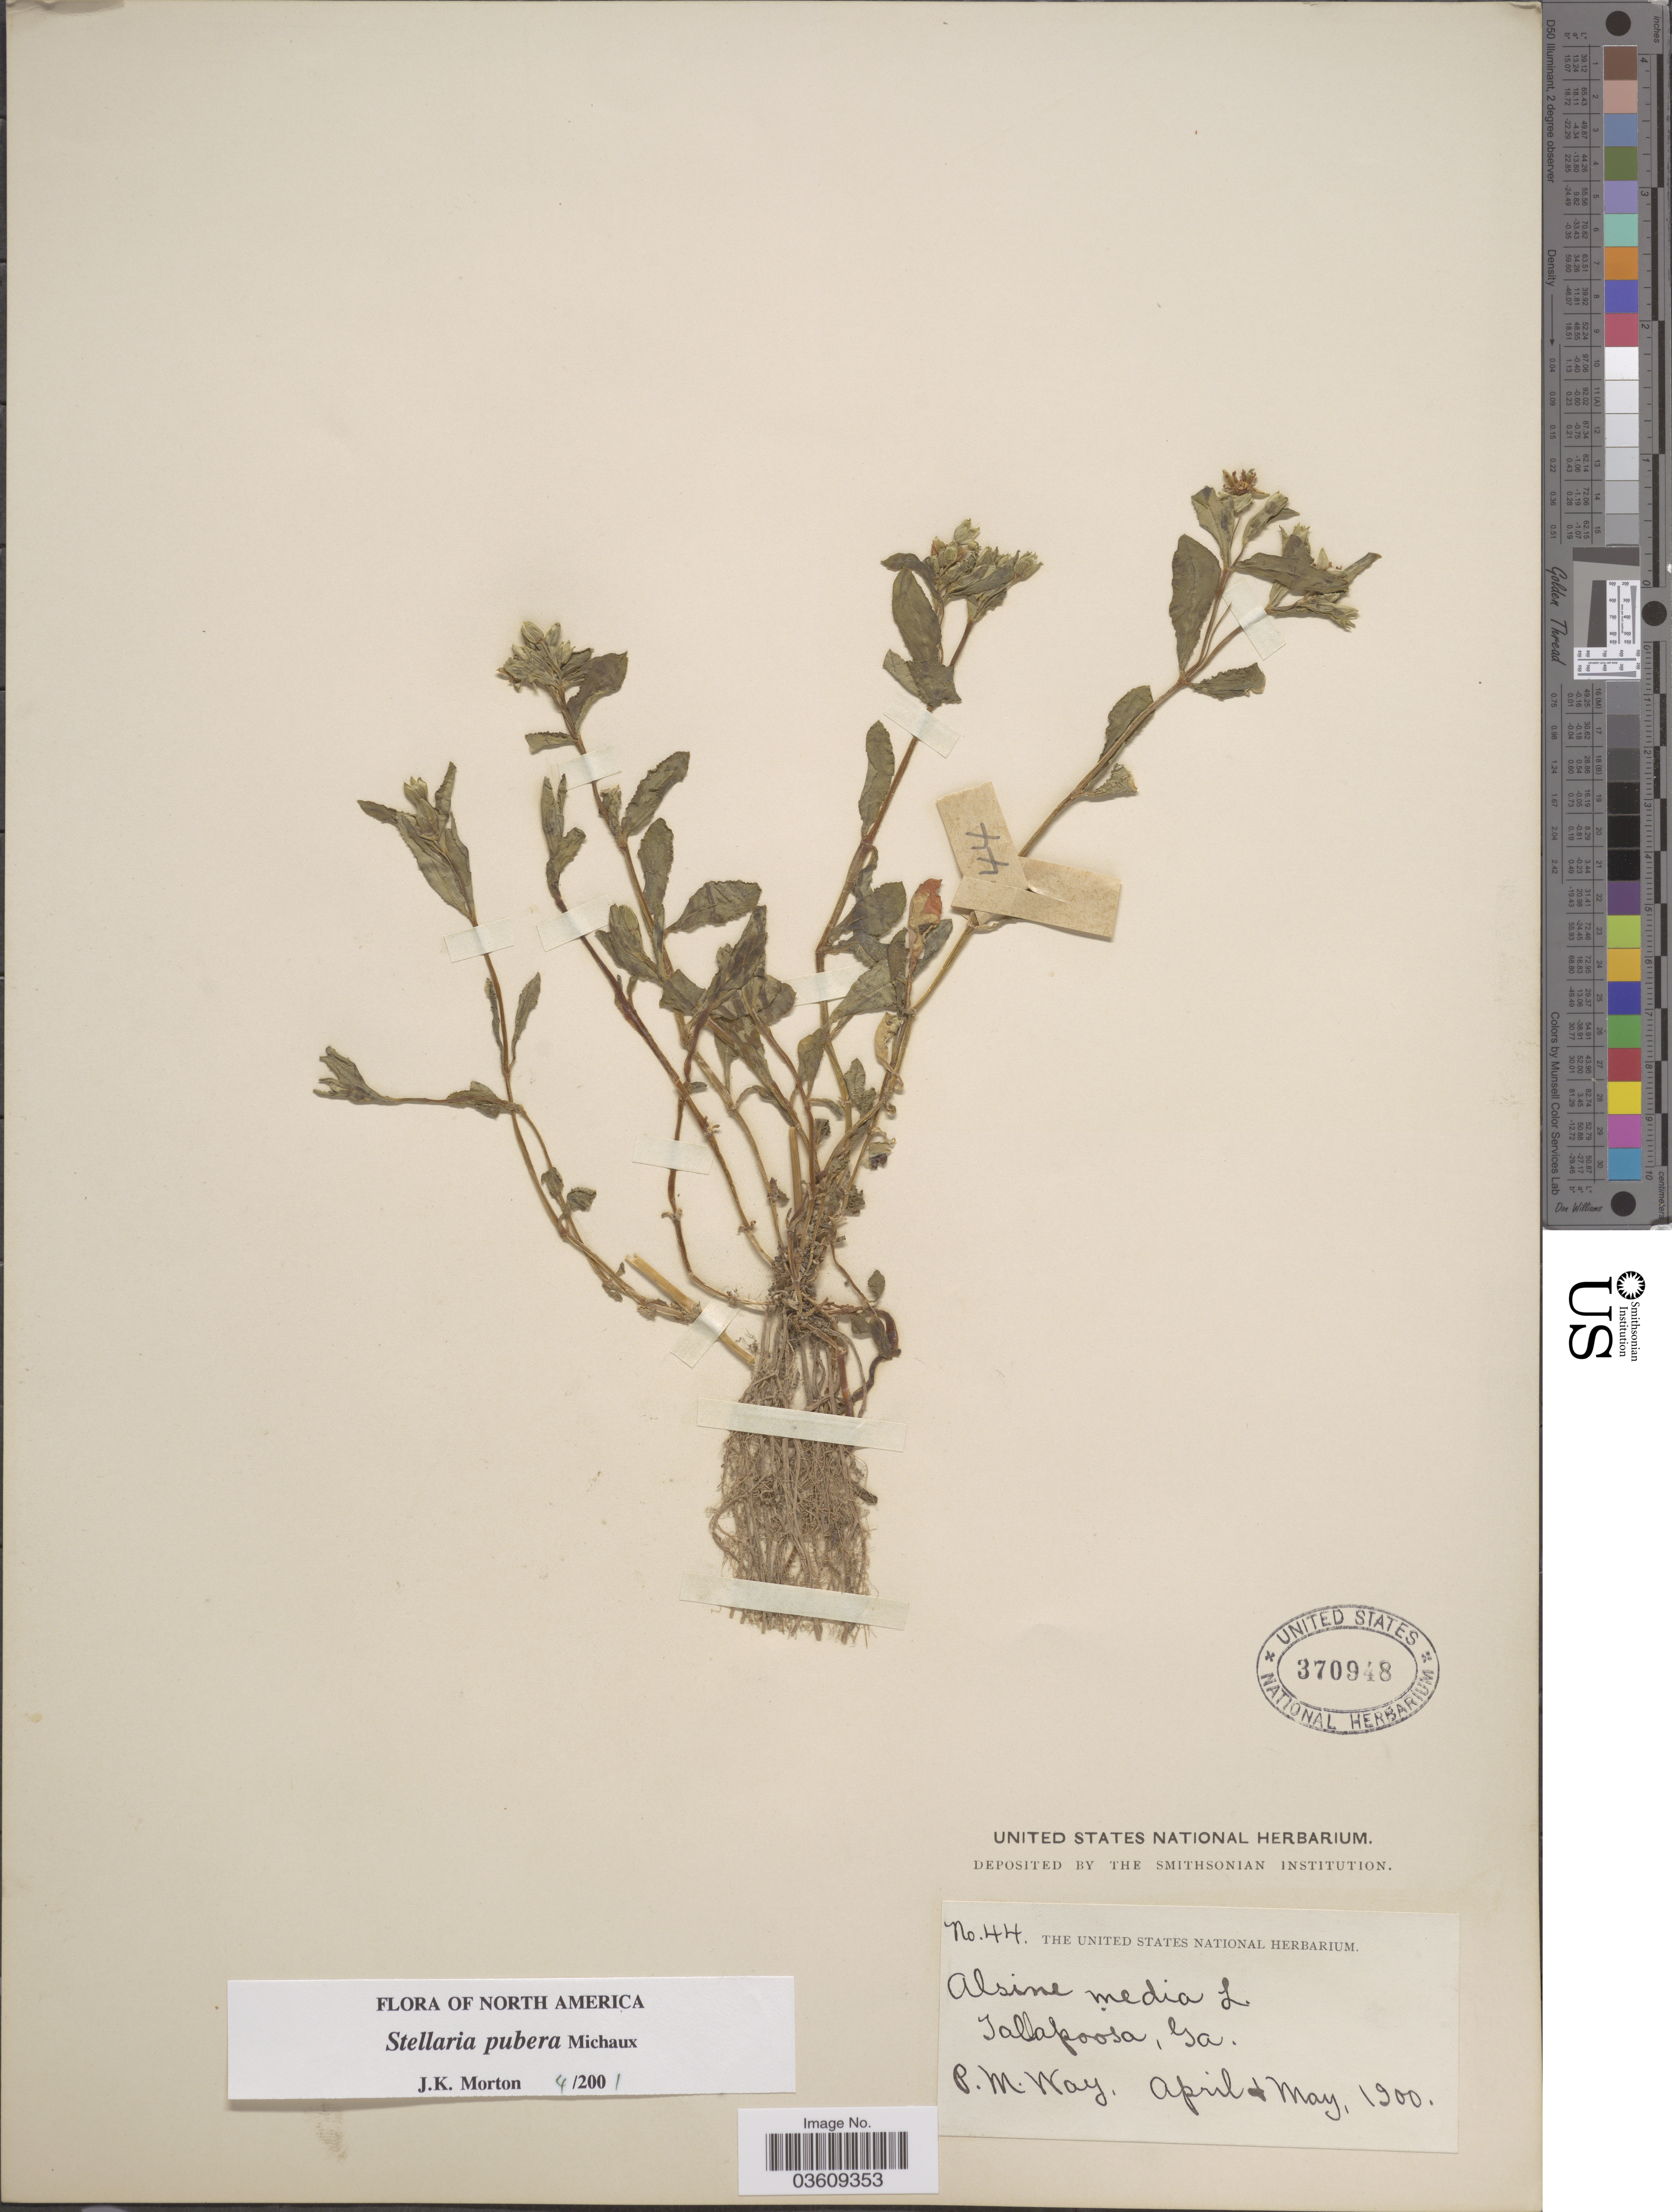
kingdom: Plantae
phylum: Tracheophyta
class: Magnoliopsida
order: Caryophyllales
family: Caryophyllaceae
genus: Stellaria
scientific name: Stellaria pubera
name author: Michx.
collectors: P. Way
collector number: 44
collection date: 1900-04/1900-05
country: United States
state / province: Georgia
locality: Tallapoosa, Ga.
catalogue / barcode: US 370948